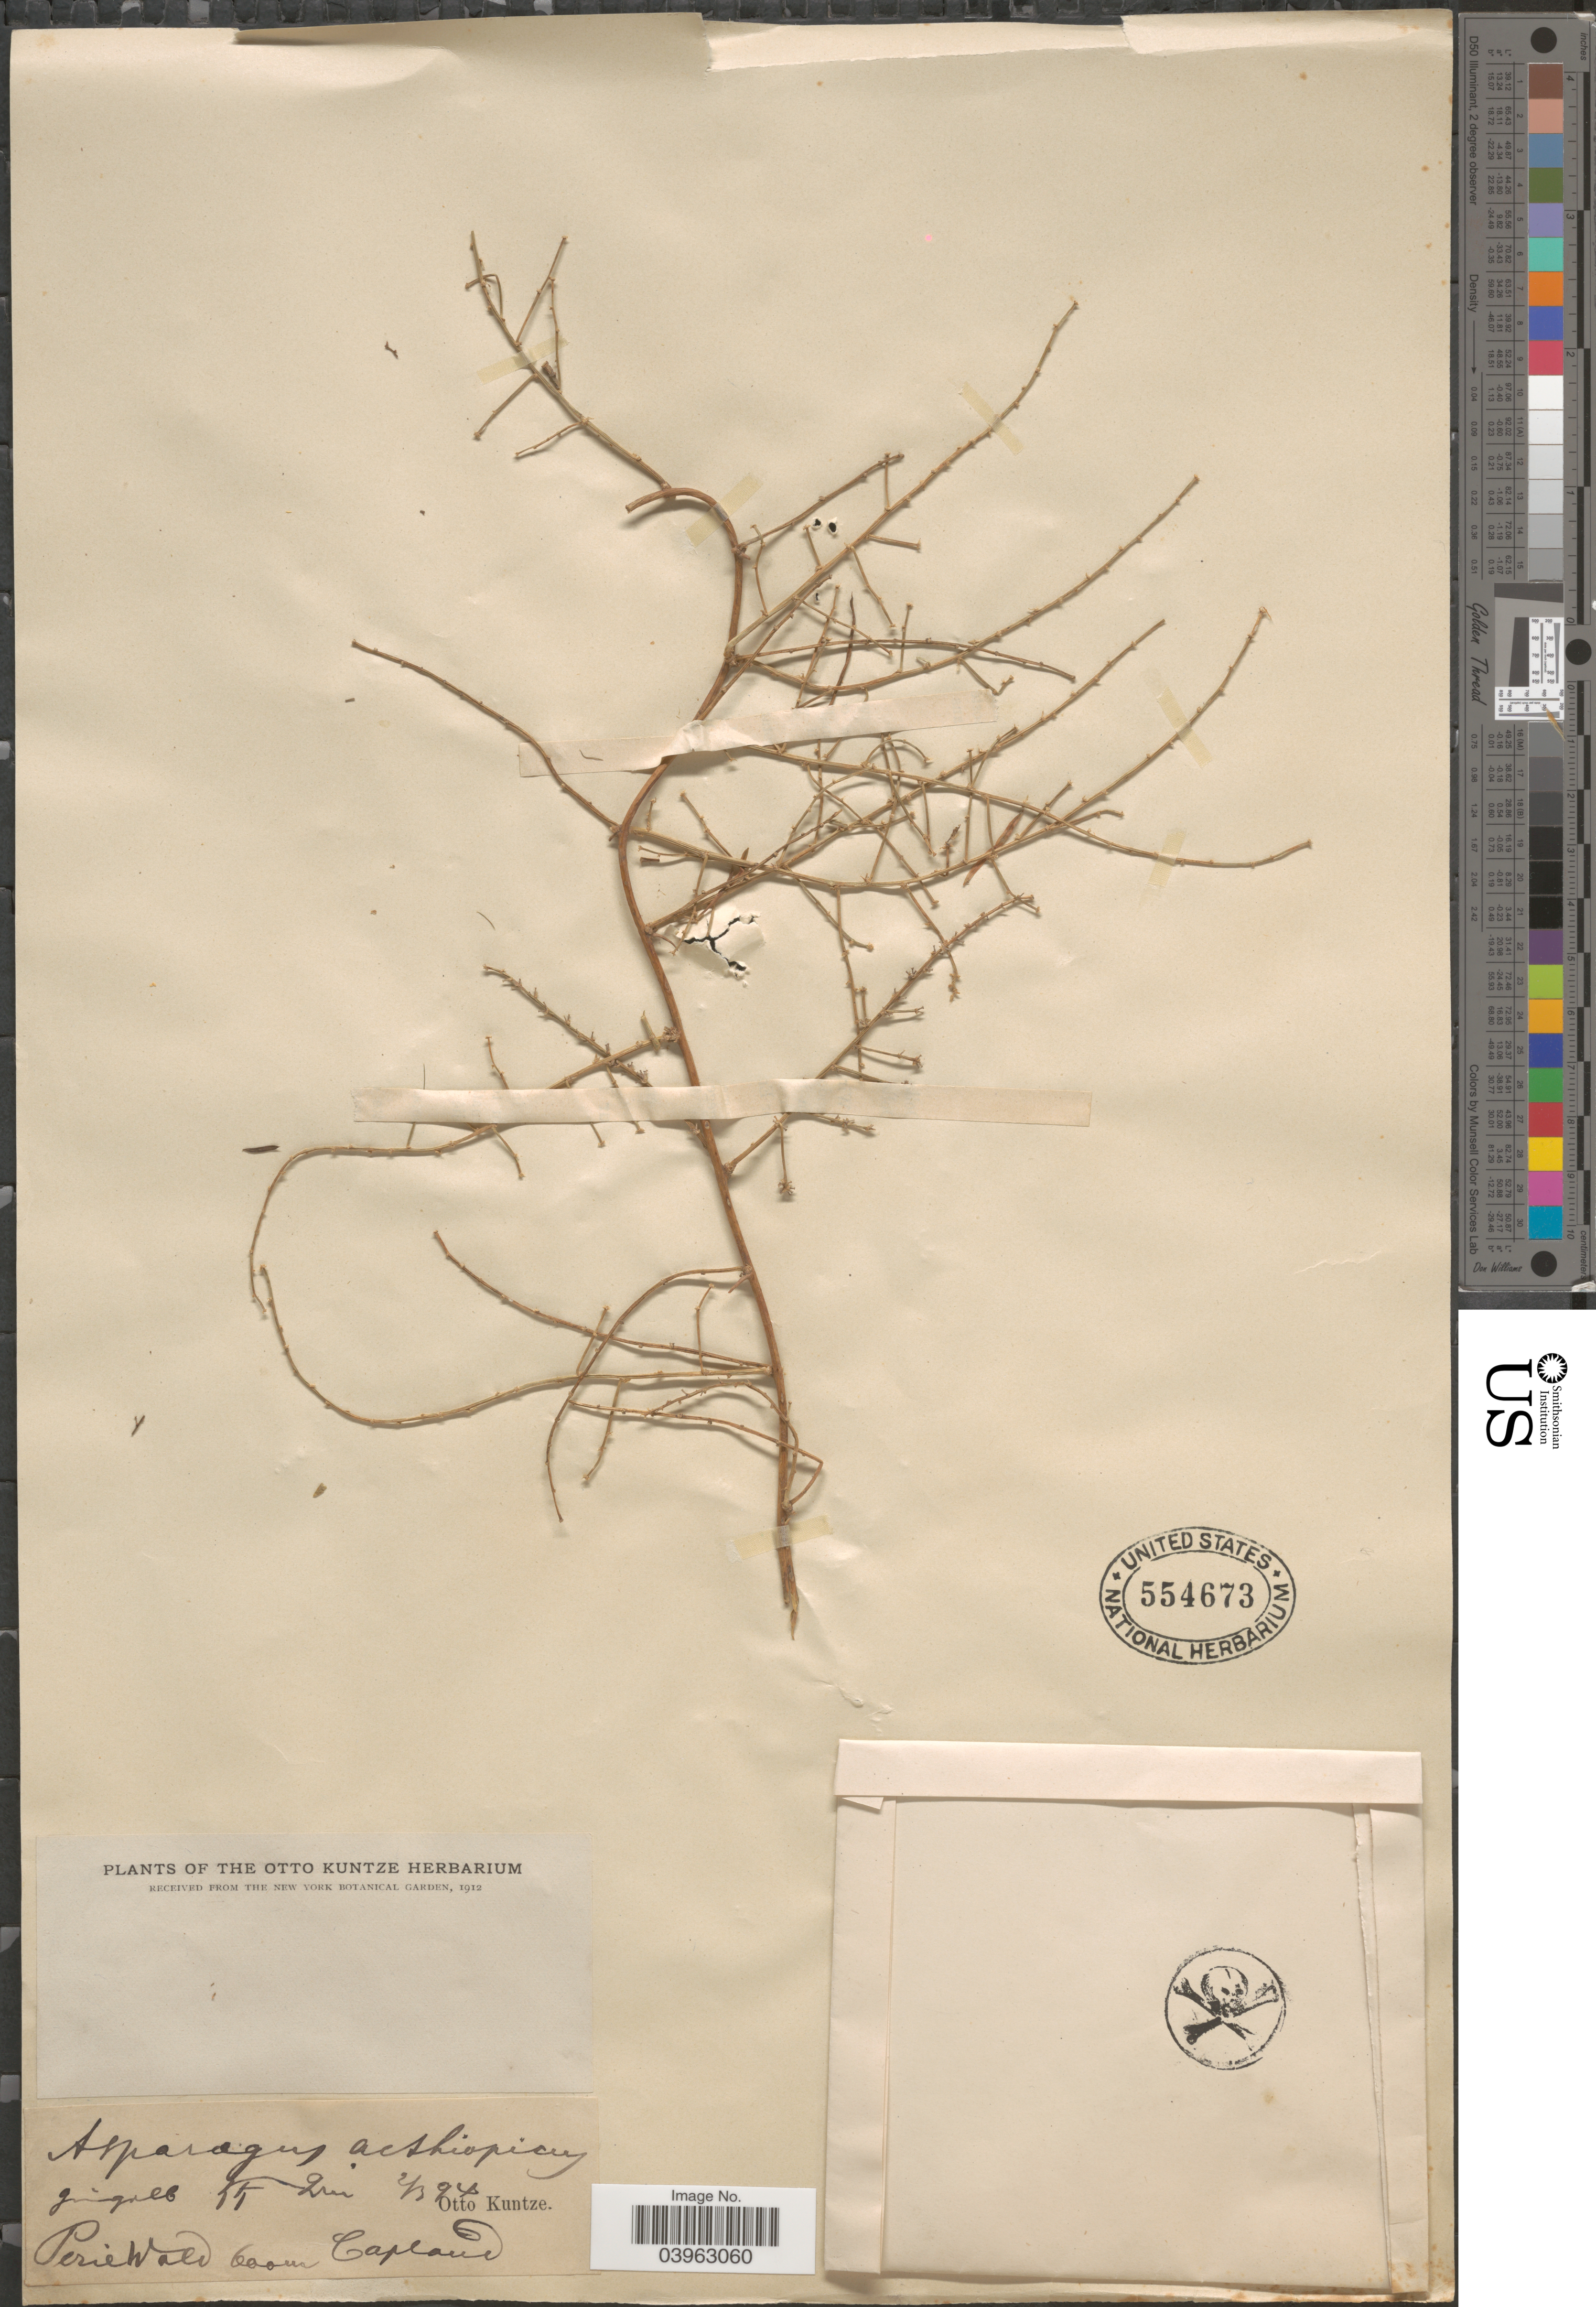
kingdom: Plantae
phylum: Tracheophyta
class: Liliopsida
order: Asparagales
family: Asparagaceae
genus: Asparagus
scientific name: Asparagus aethiopicus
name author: L.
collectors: C.E.O. Kuntze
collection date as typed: Transcribed d/m/y: 2/3/94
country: South Africa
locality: Perie Wald. Capland.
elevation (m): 600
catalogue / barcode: US 554673